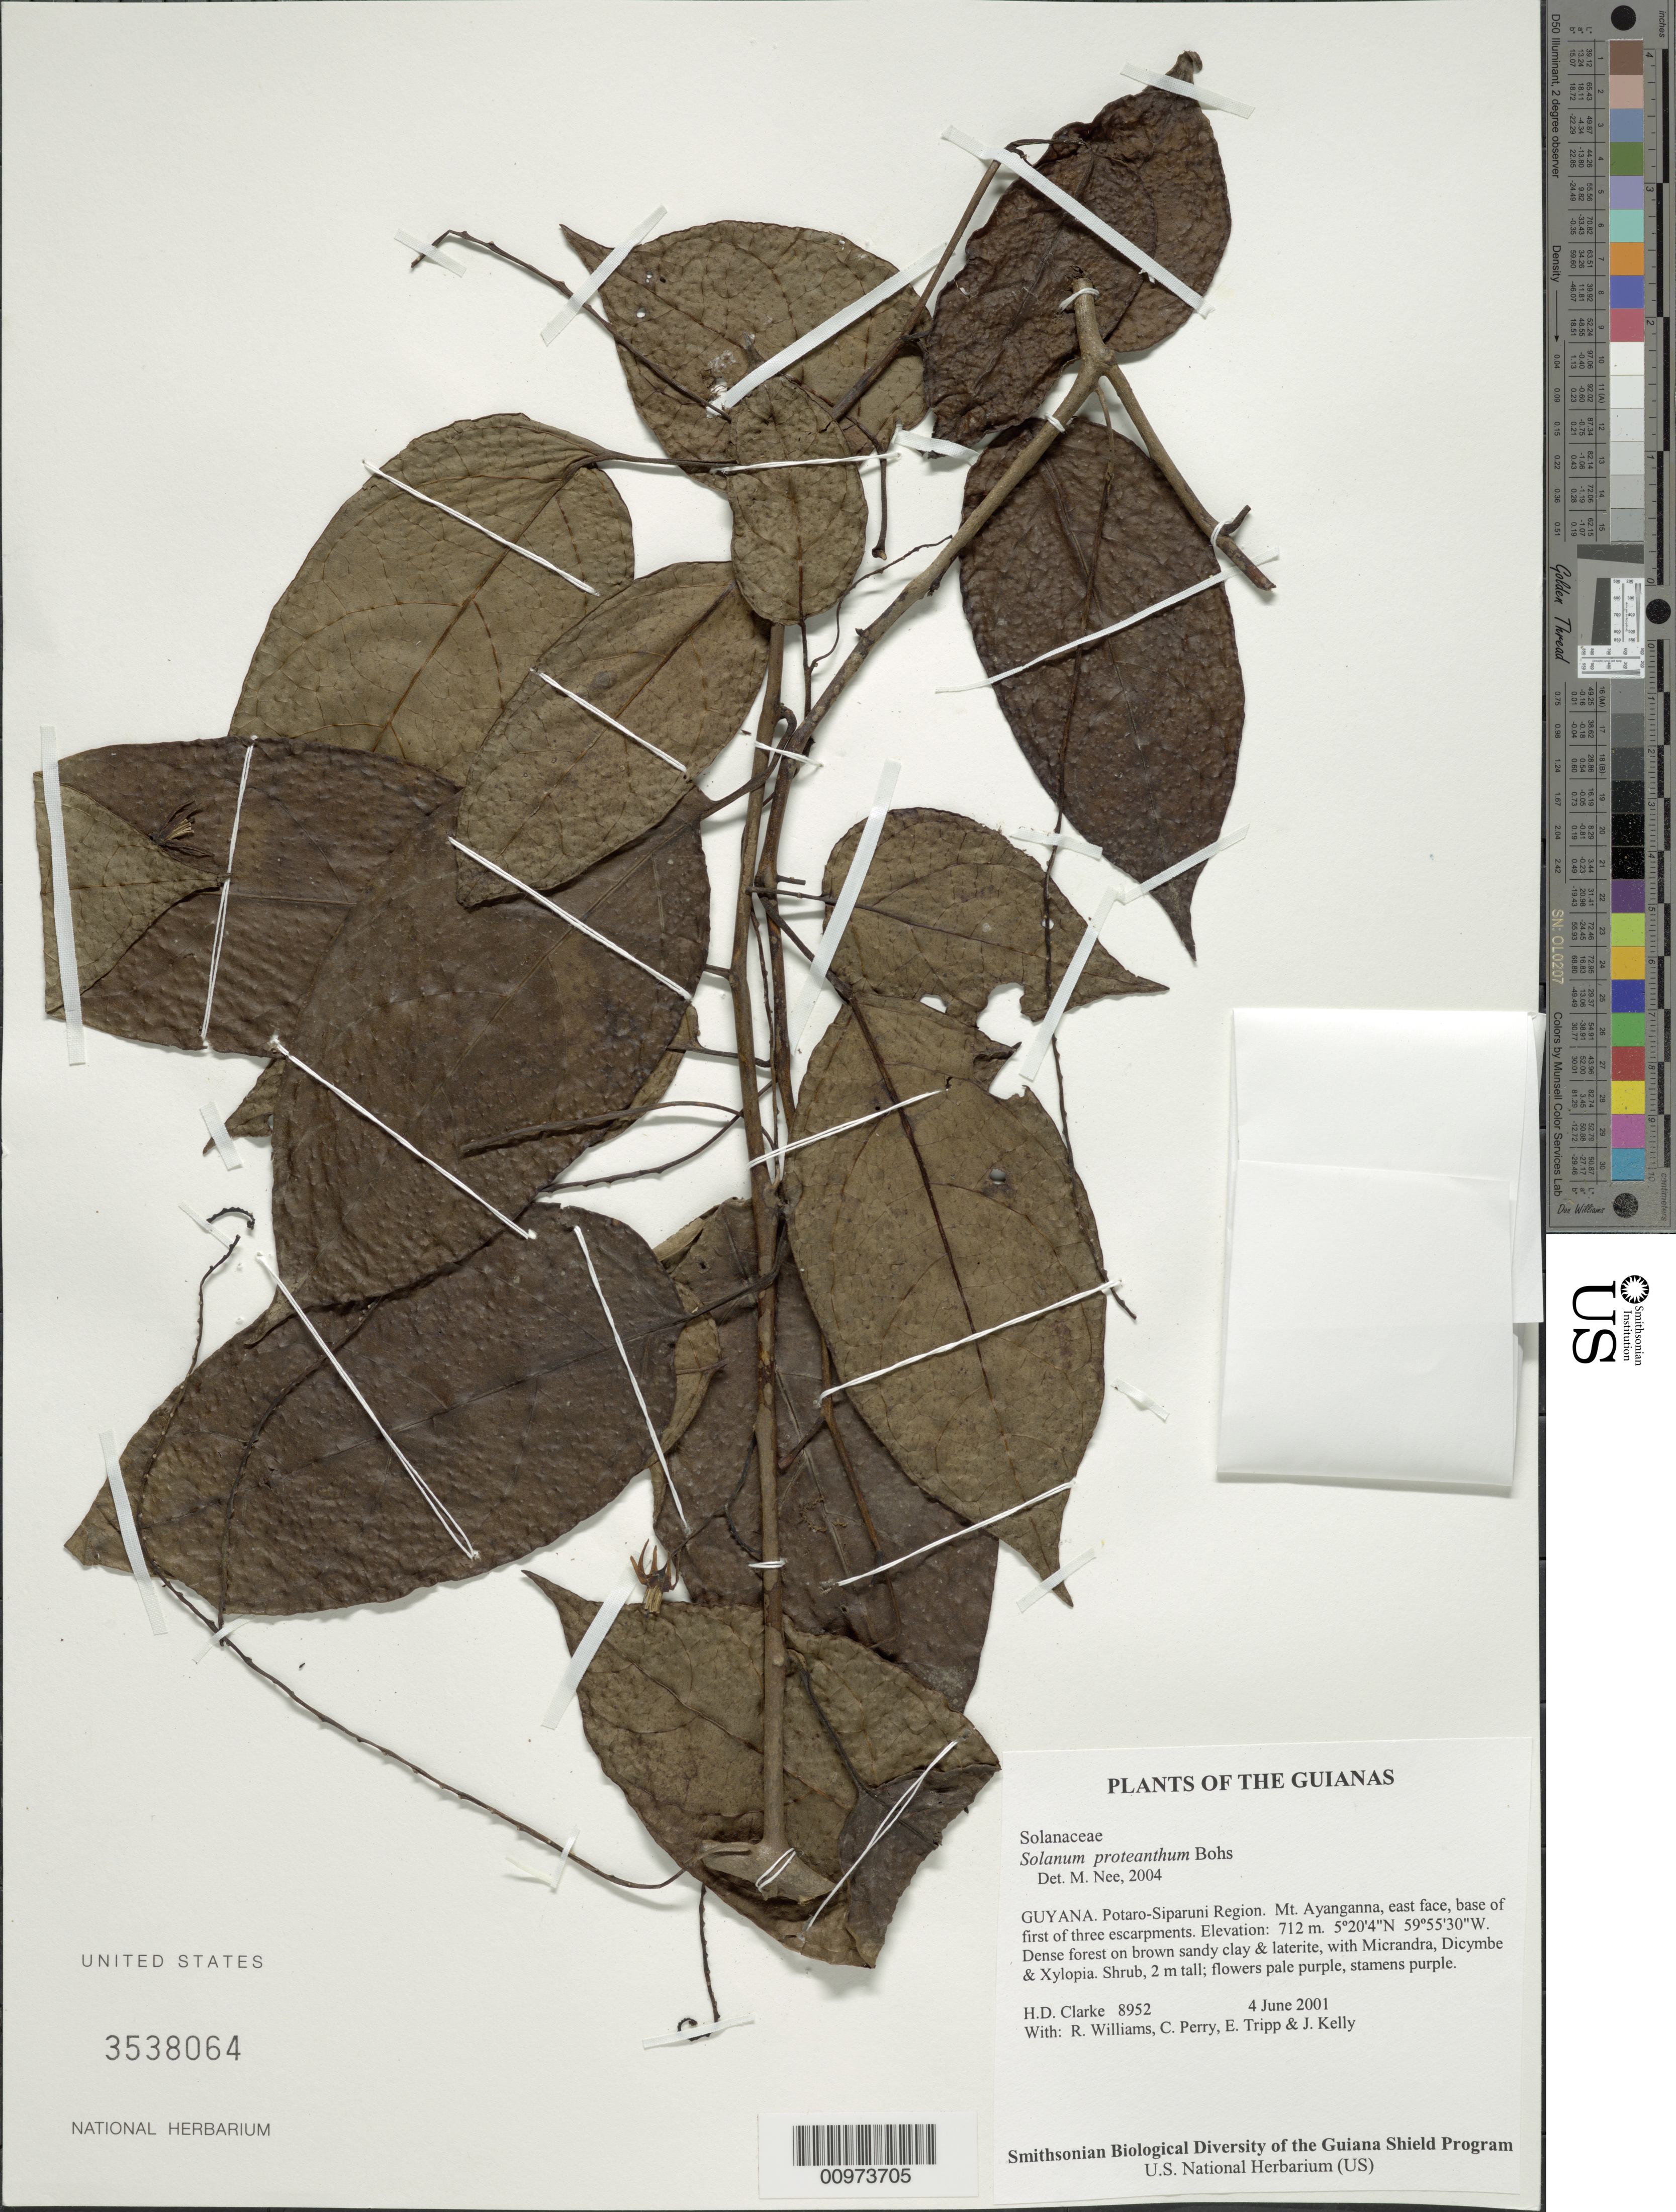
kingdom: Plantae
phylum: Tracheophyta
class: Magnoliopsida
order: Solanales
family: Solanaceae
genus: Solanum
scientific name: Solanum proteanthum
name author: Bohs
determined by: Nee, Michael H.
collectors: H. D. Clarke, R. Williams, C. Perry, E. Tripp & J. Kelly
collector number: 8952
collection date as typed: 6 Jun 2001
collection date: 2001-06-06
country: Guyana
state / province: Potaro-Siparuni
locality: Mt. Ayanganna, east face, base of first of three escarpments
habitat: Dense forest on brown sandy clay & laterite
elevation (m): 712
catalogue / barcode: US 3538064